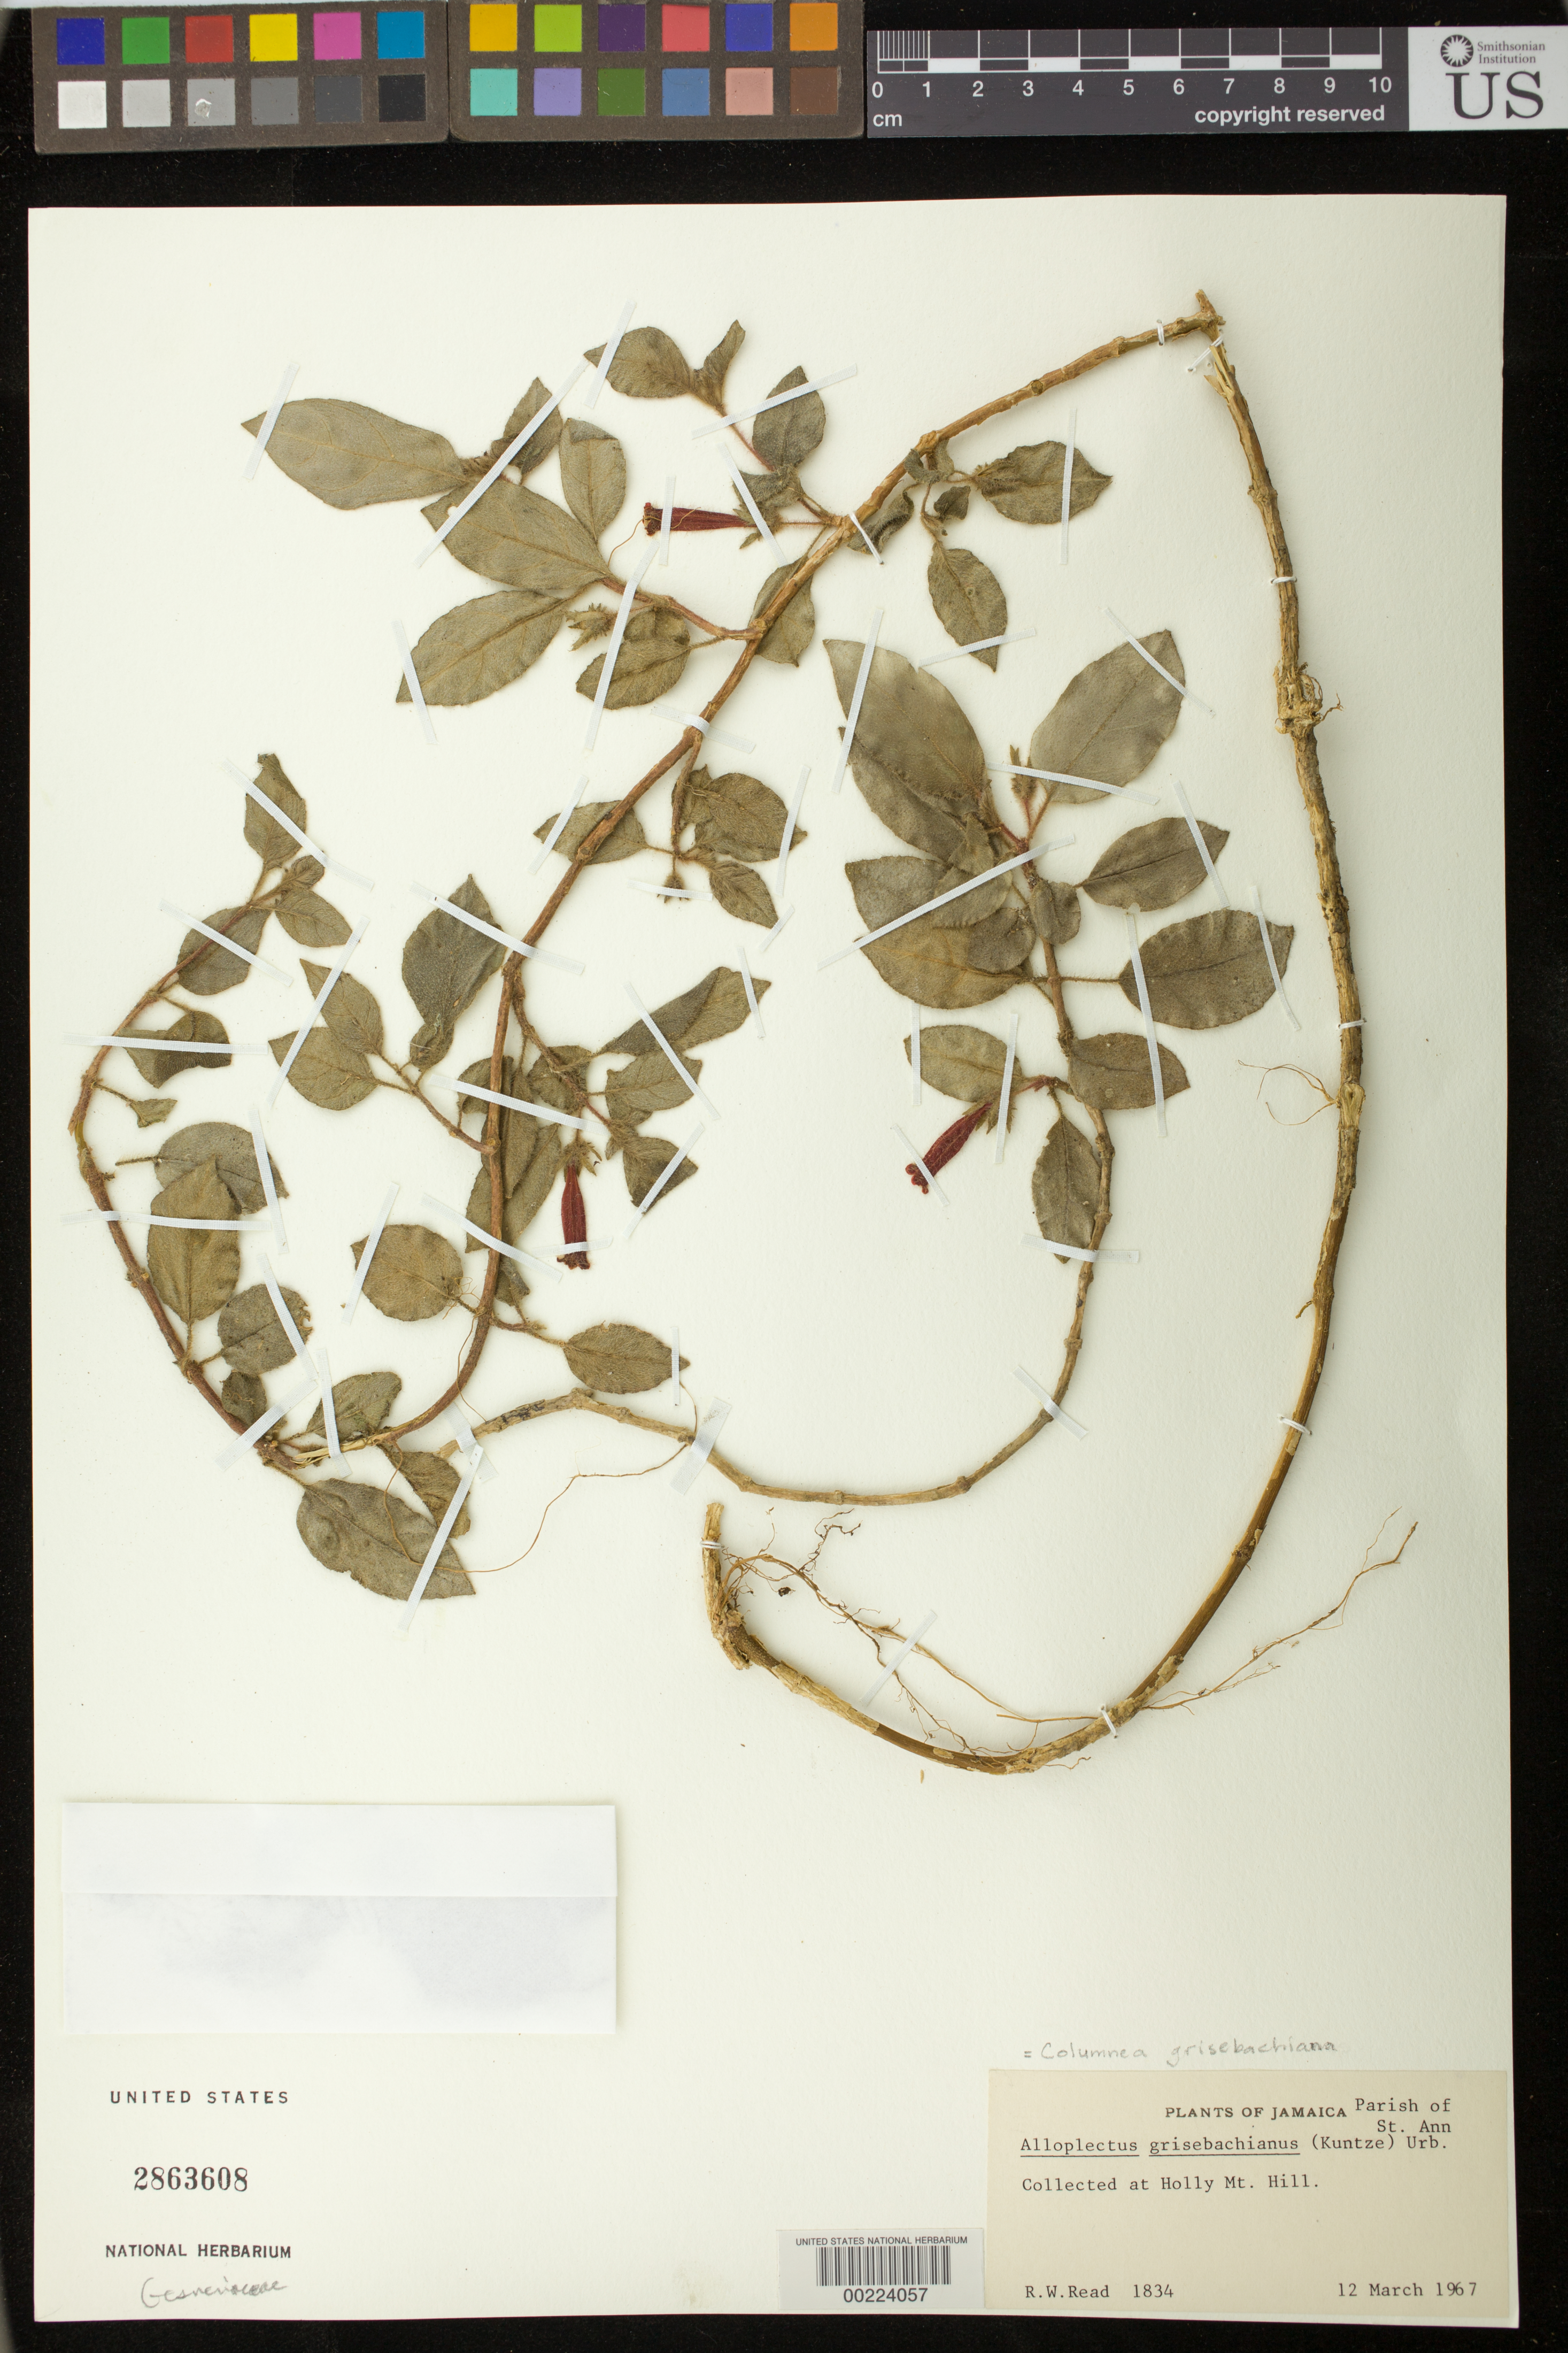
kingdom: Plantae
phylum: Tracheophyta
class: Magnoliopsida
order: Lamiales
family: Gesneriaceae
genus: Columnea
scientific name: Columnea grisebachiana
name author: Kuntze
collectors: R. W. Read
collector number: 1834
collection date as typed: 12 Mar 1967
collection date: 1967-03-12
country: Jamaica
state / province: Saint Ann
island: Jamaica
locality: Holly Mt Hill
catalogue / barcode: US 2863608